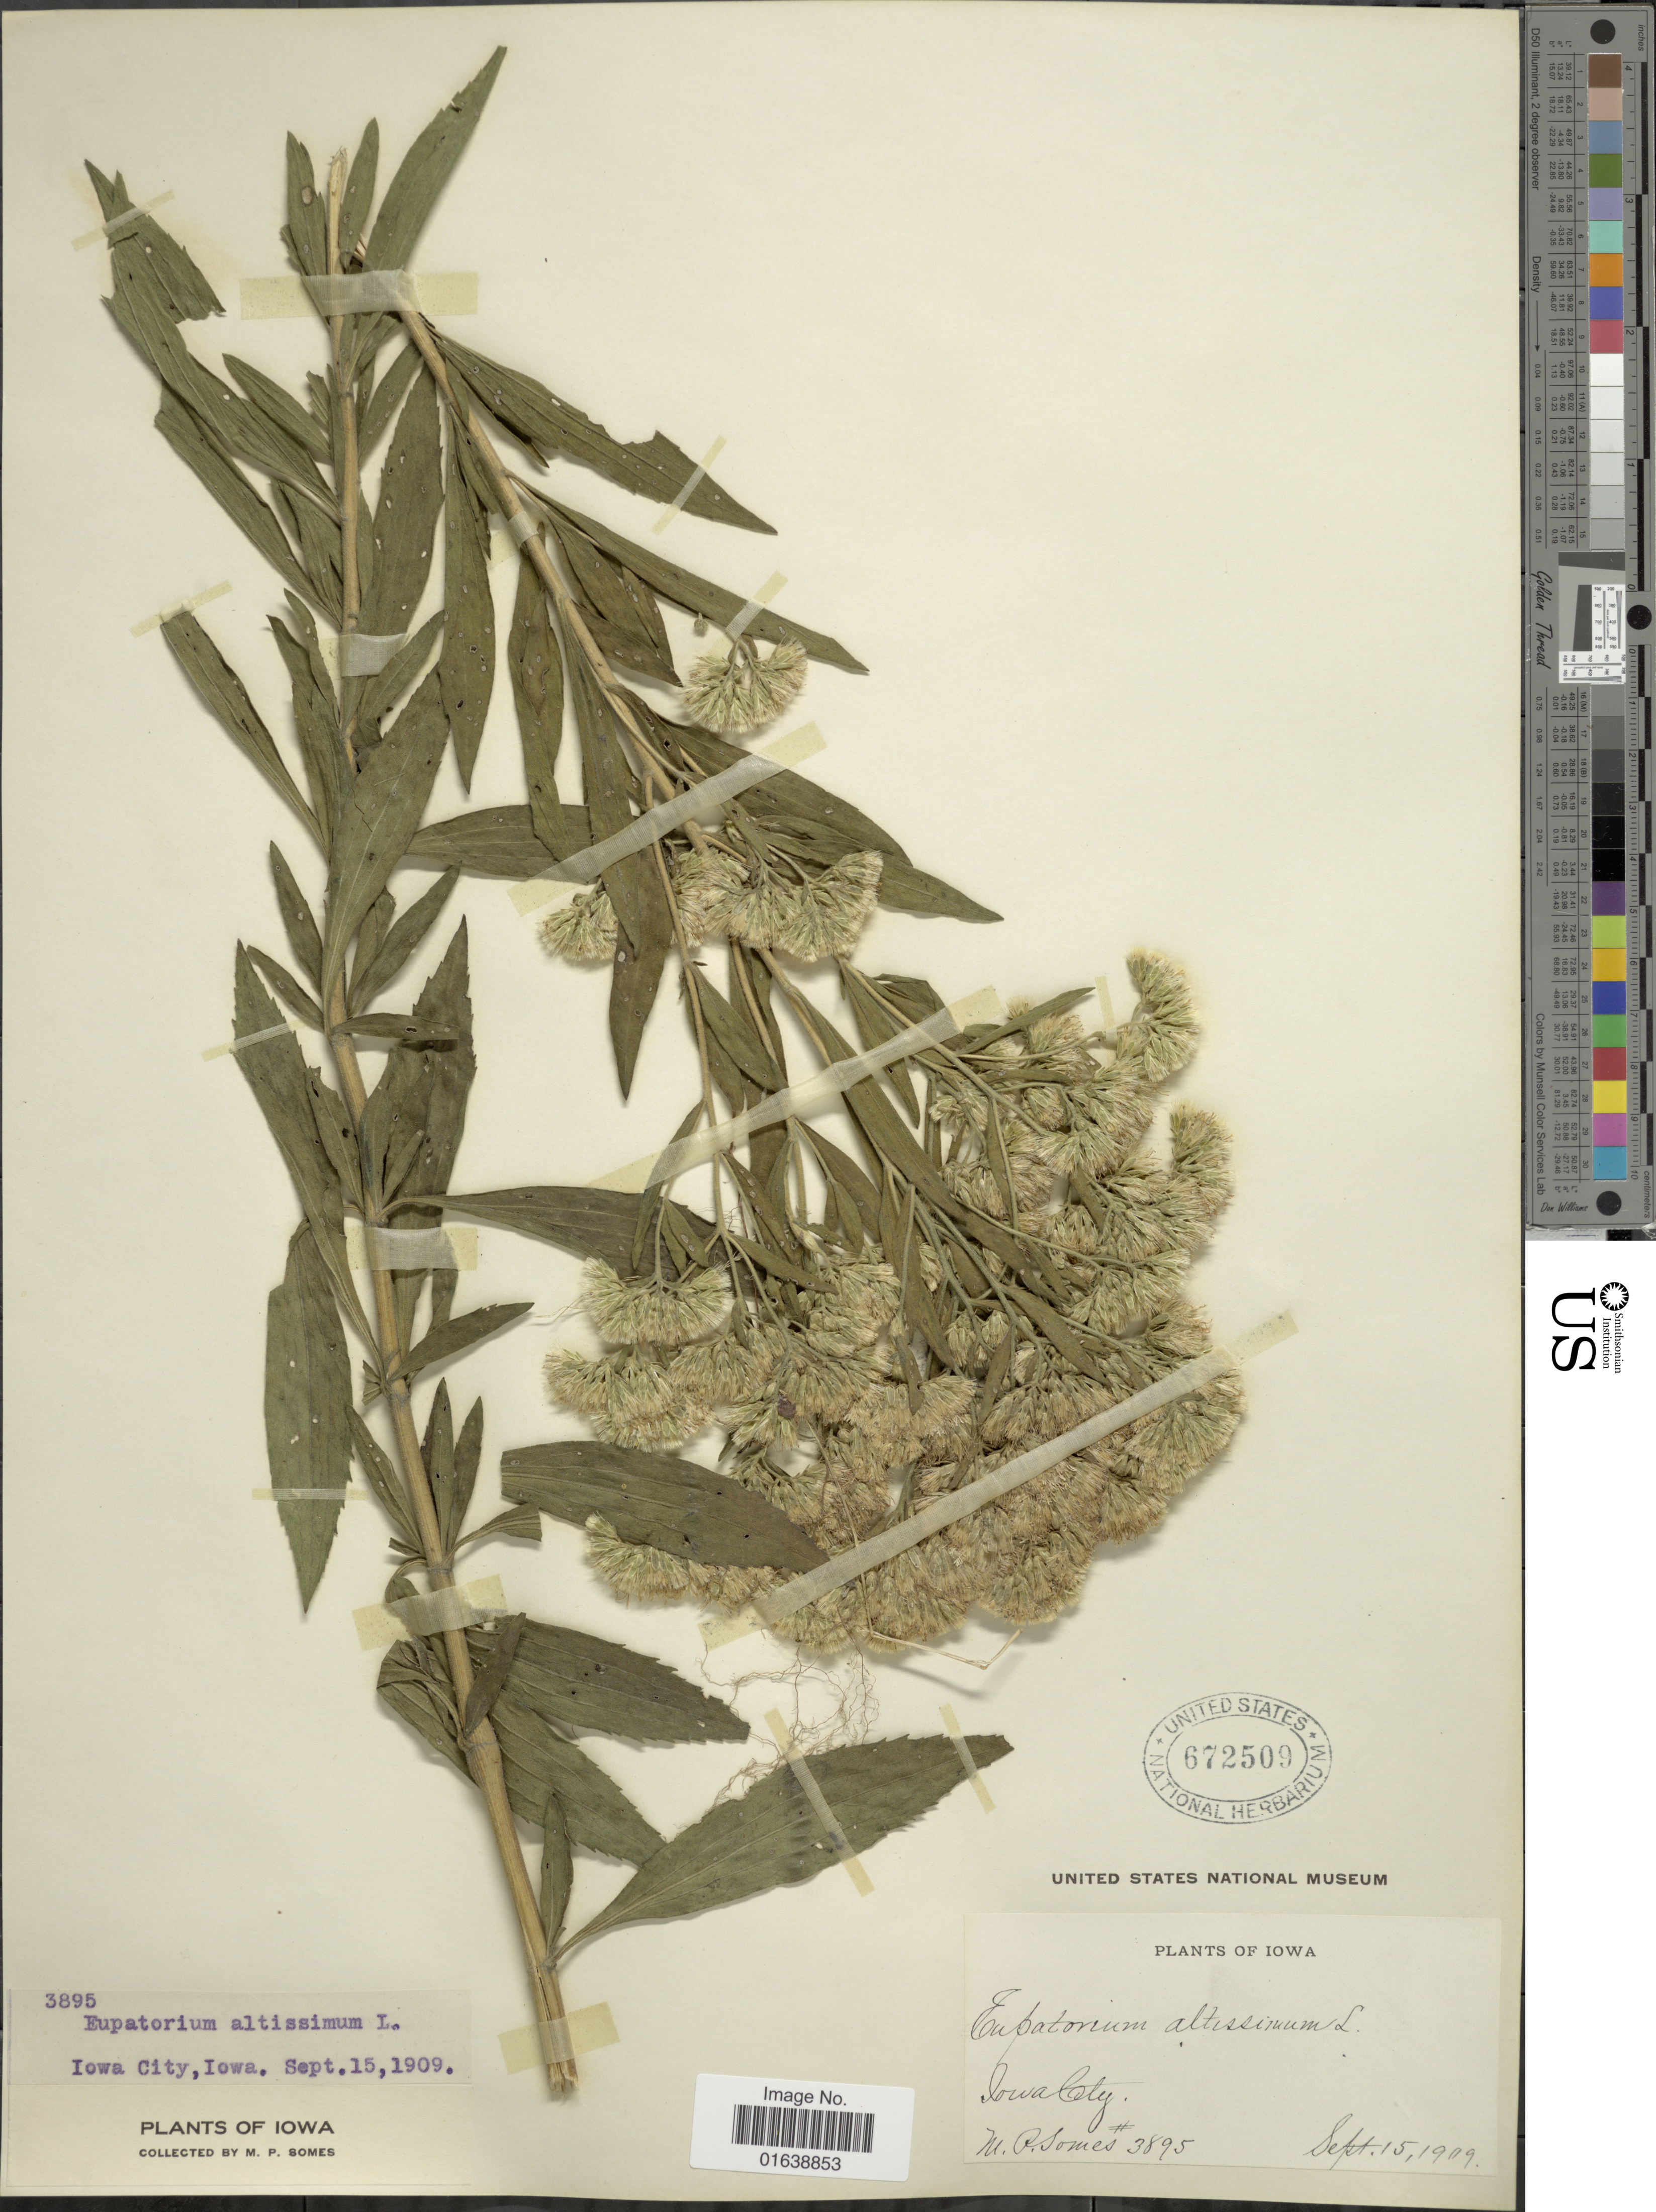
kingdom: Plantae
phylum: Tracheophyta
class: Magnoliopsida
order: Asterales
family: Asteraceae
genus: Eupatorium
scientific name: Eupatorium altissimum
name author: L.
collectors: M. Somes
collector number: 3895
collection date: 1909-09-15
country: United States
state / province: Iowa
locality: Iowa City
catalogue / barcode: US 672509